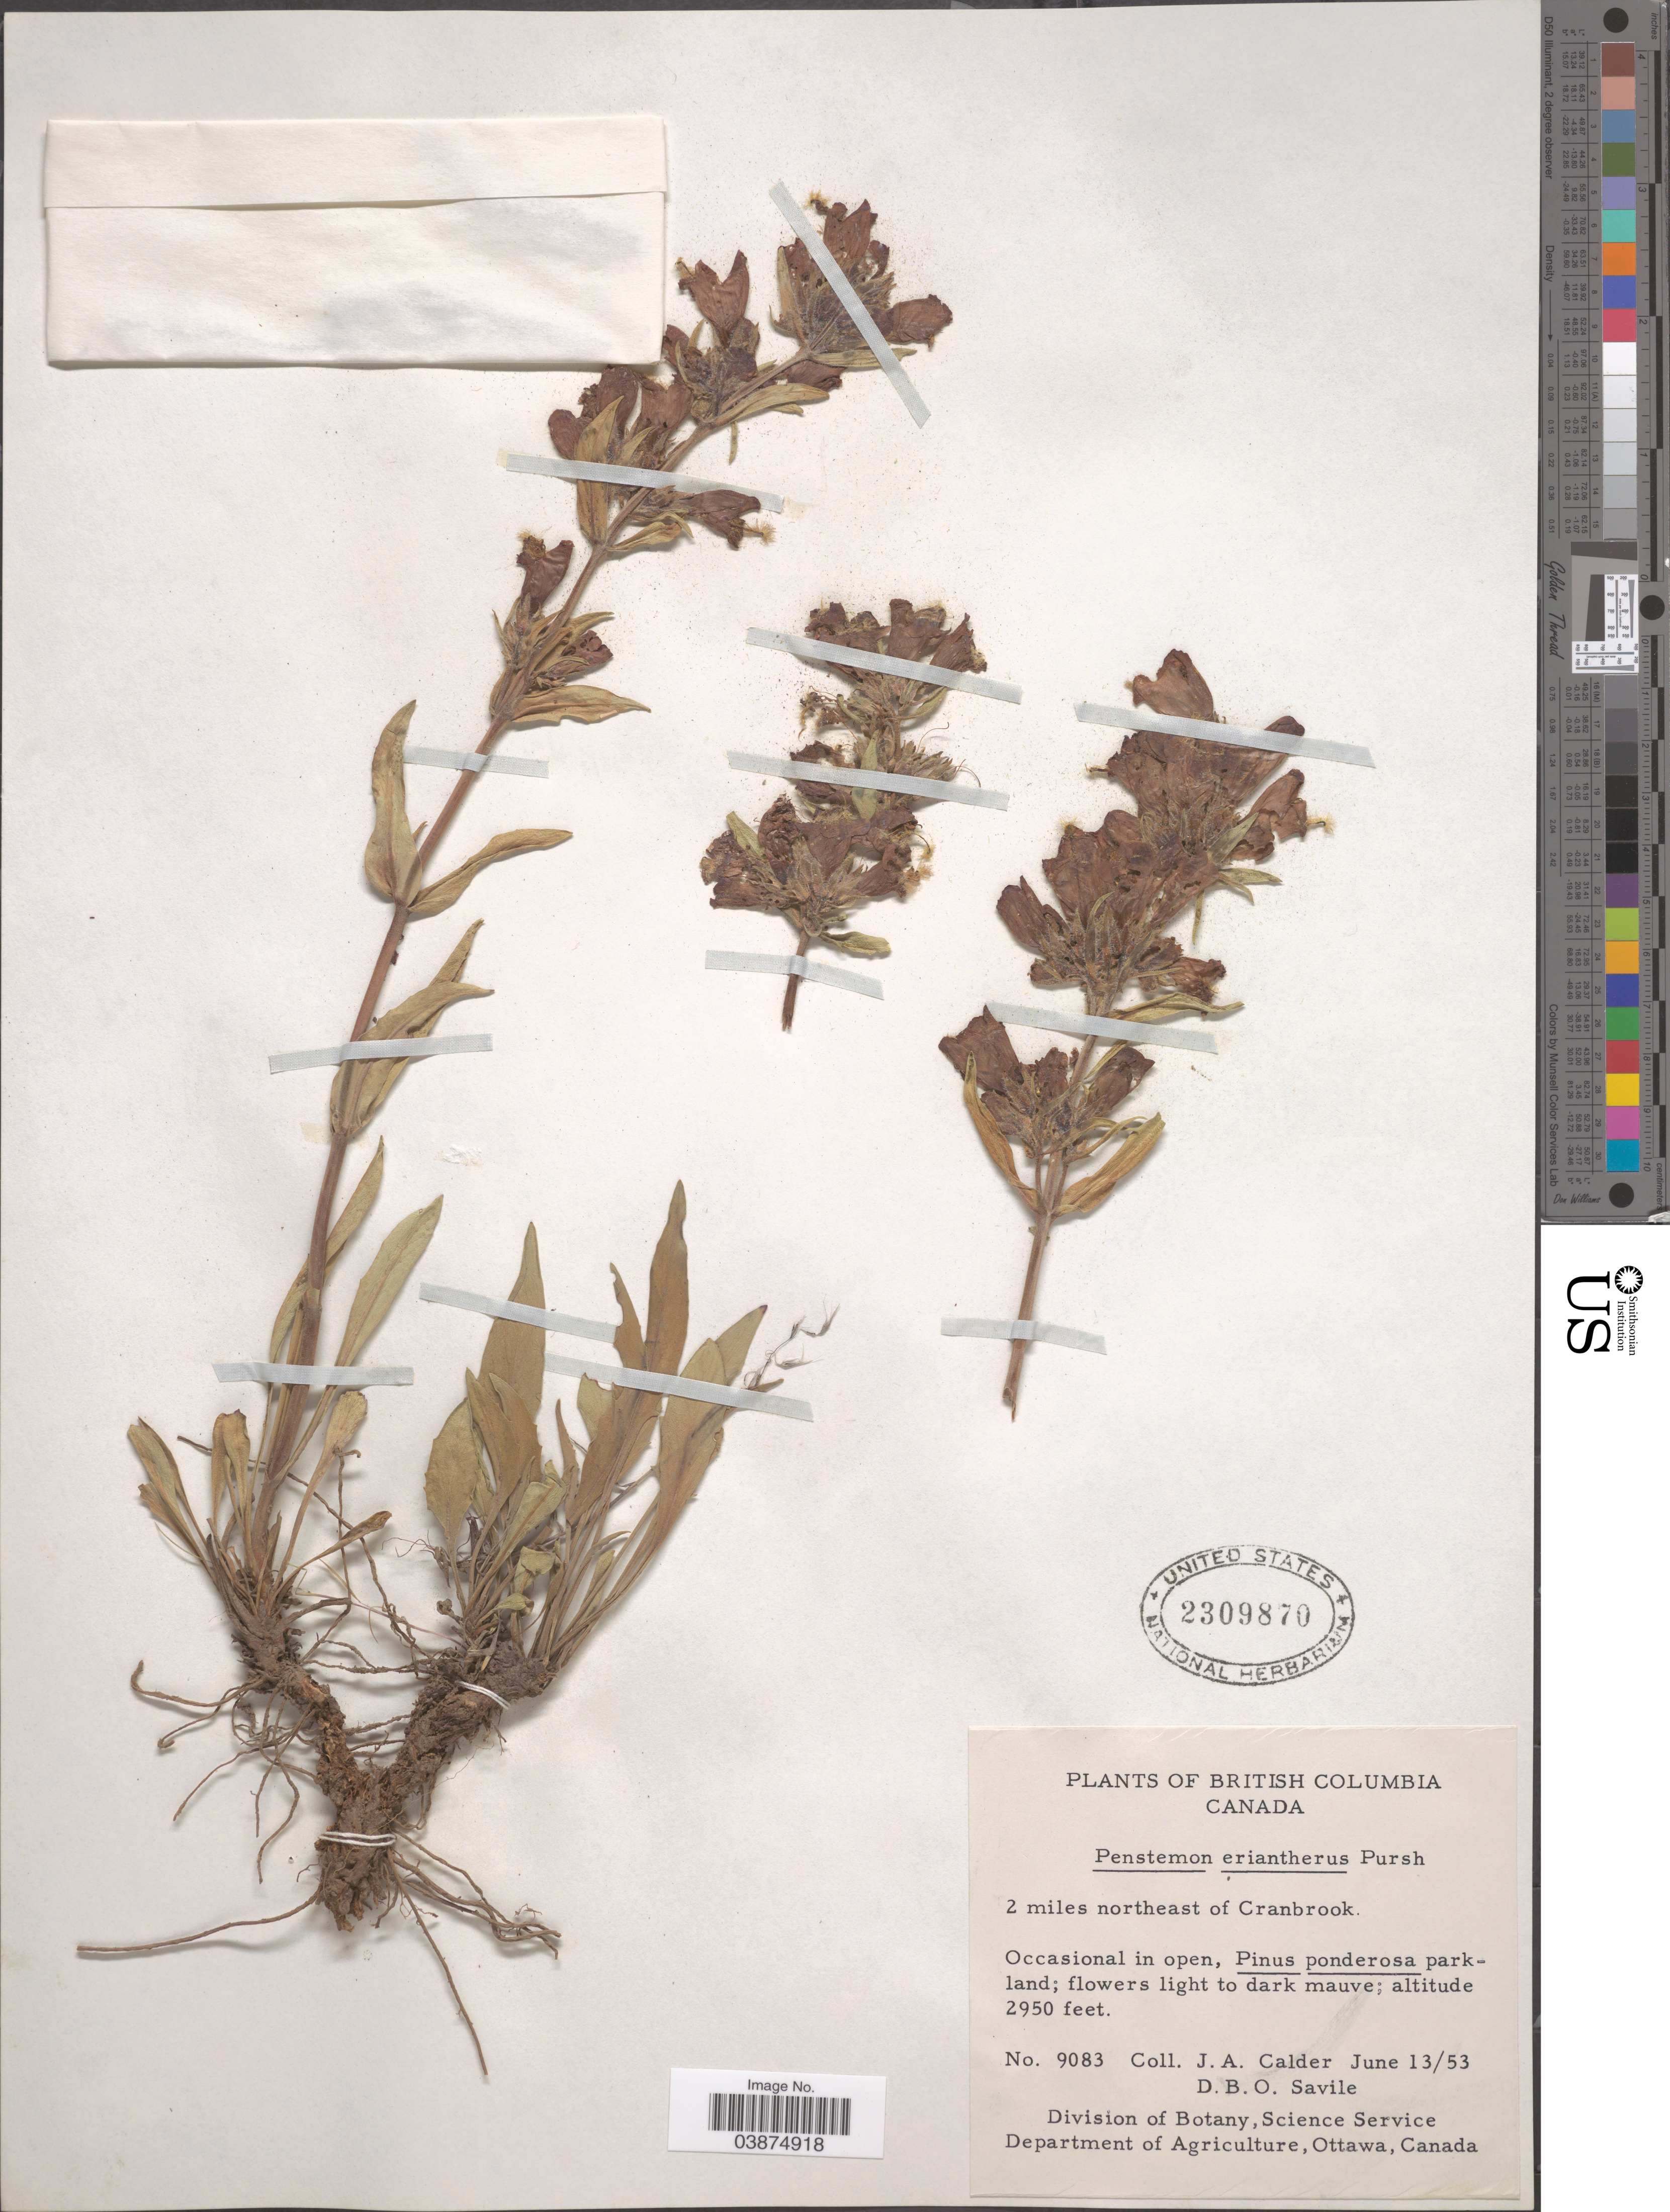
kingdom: Plantae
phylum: Tracheophyta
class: Magnoliopsida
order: Lamiales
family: Plantaginaceae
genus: Penstemon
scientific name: Penstemon eriantherus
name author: Pursh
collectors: J. A. Calder & D. Savile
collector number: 9083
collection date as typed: Transcribed d/m/y: 13/6/53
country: Canada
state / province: British Columbia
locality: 2 miles northeast of Cranbrook.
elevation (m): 899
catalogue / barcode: US 2309870